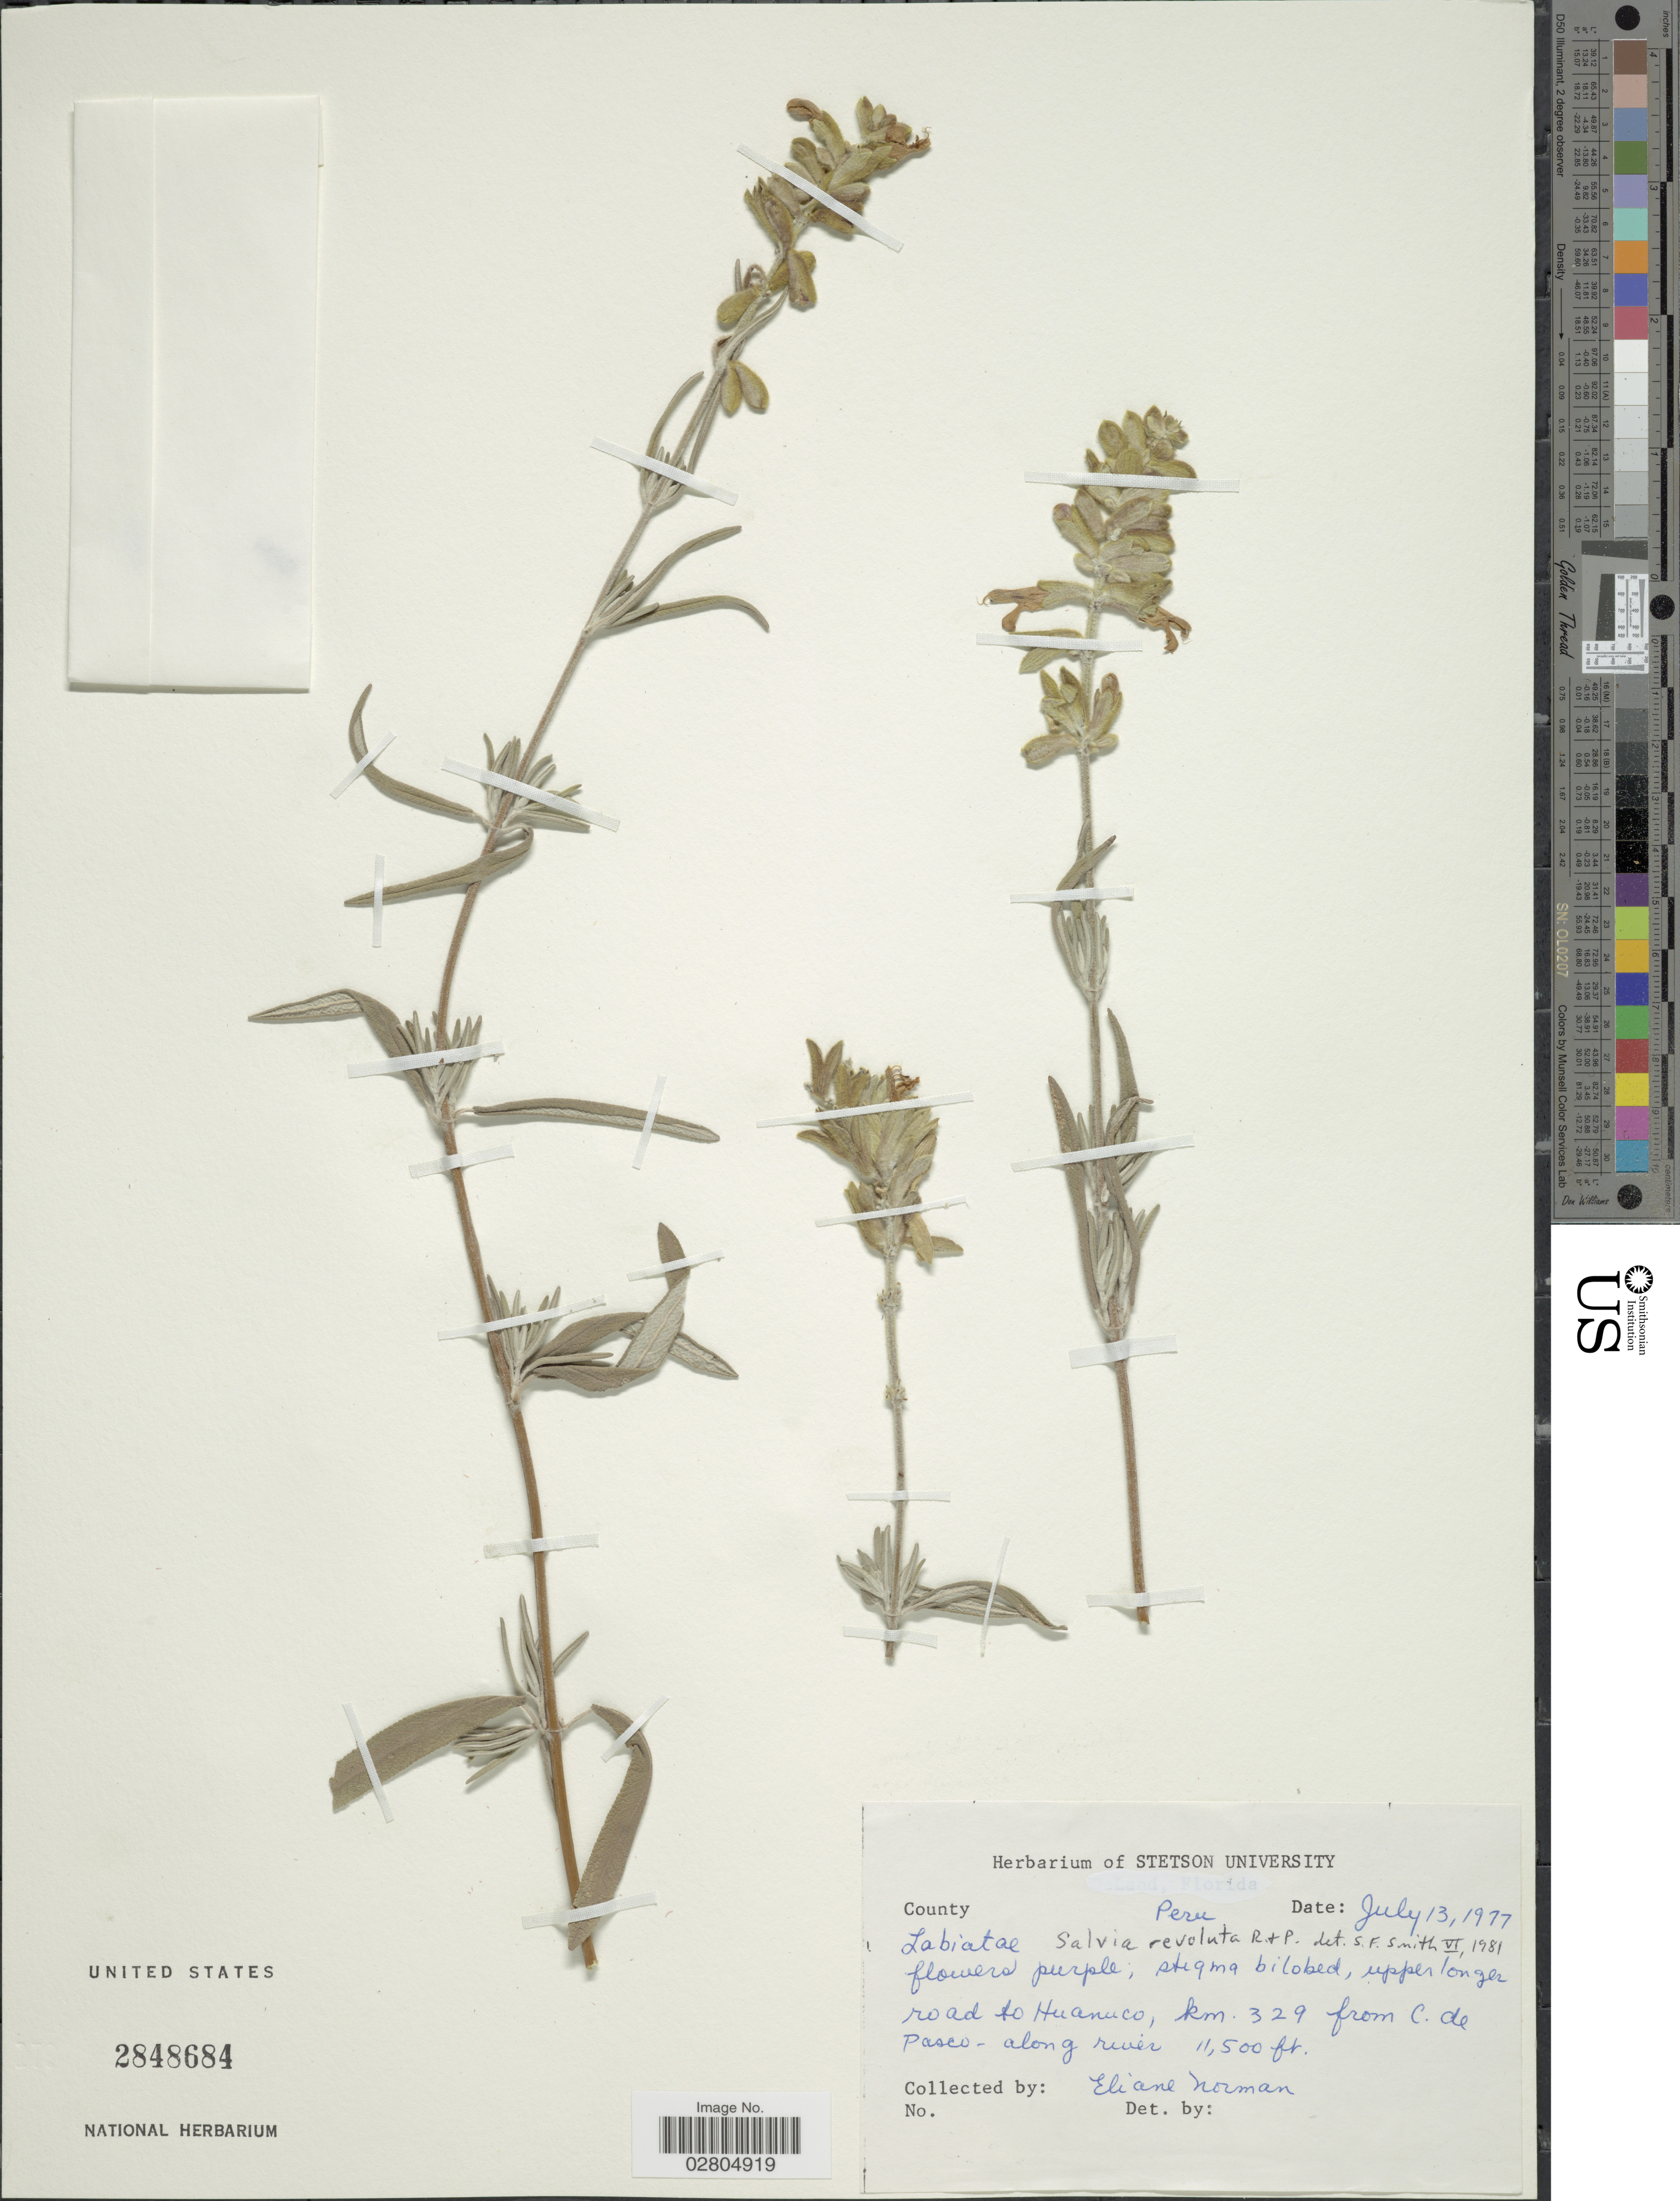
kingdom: Plantae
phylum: Tracheophyta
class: Magnoliopsida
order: Lamiales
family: Lamiaceae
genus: Salvia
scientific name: Salvia revoluta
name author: Ruiz & Pav.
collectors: E. Norman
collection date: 1977-07-13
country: Peru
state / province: Huánuco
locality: Upper longer road to Huanuco, km. 329 from C. de Pasco - along river.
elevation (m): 3505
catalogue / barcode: US 2848684